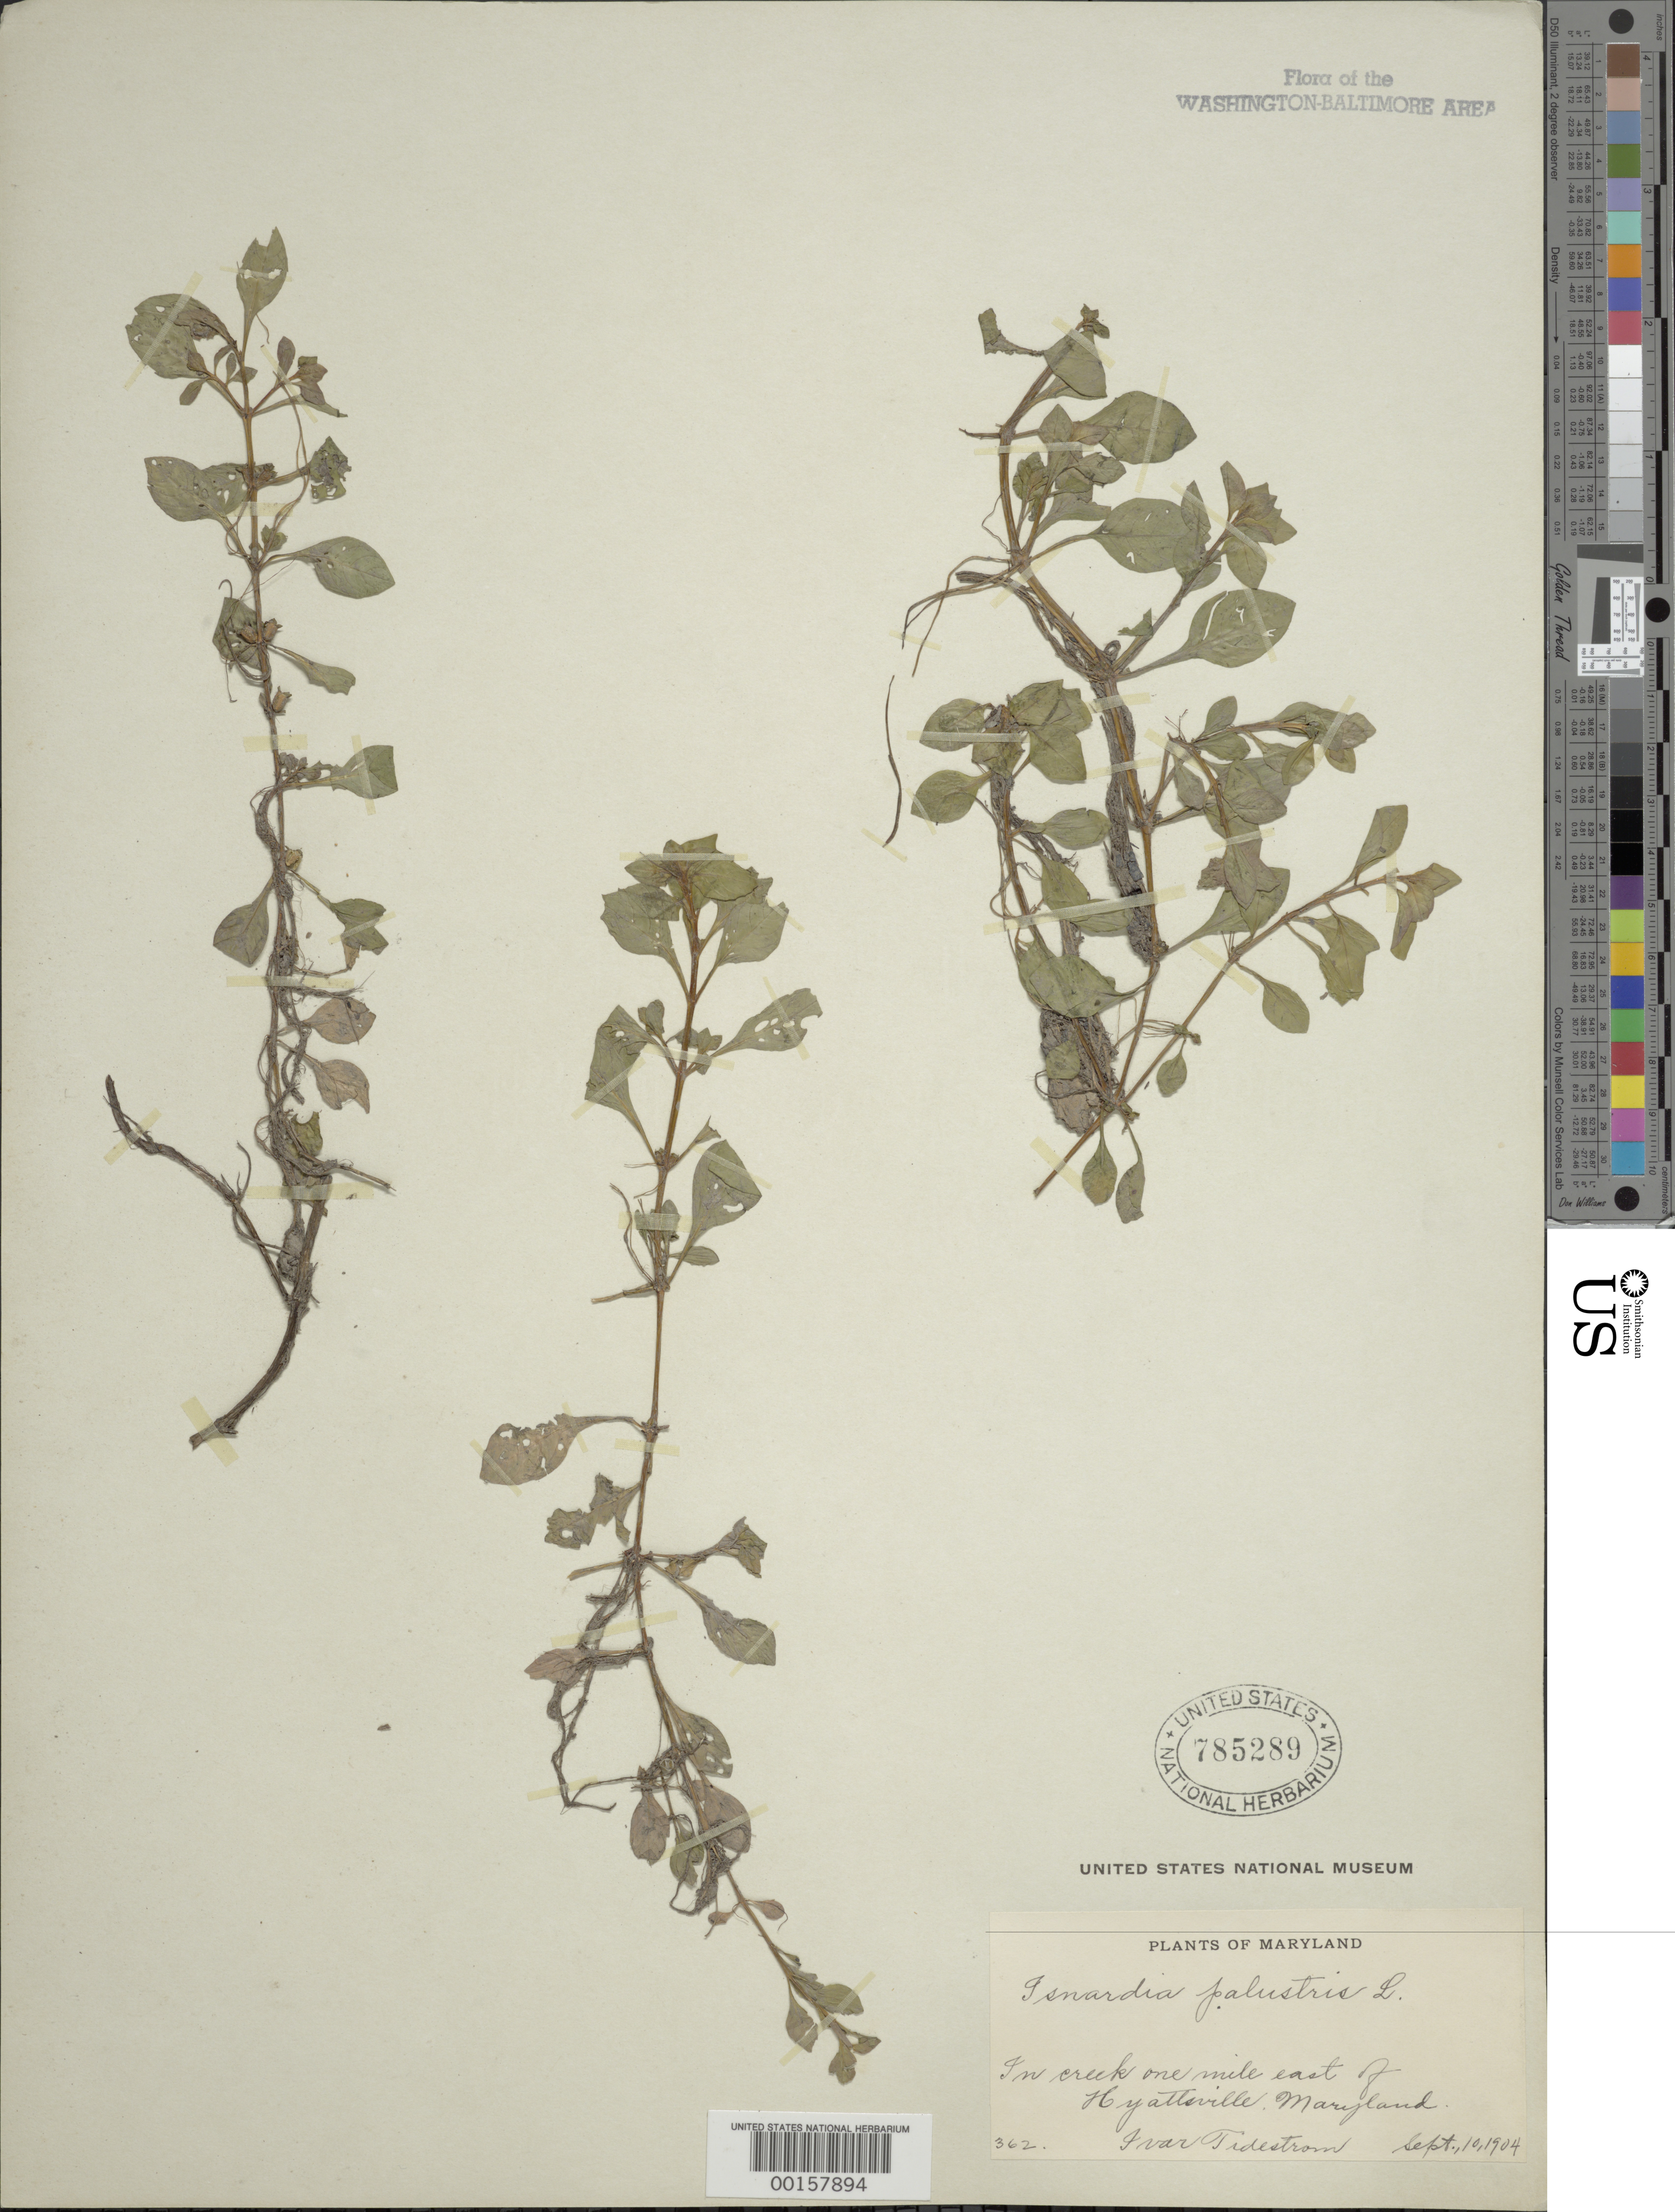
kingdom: Plantae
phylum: Tracheophyta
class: Magnoliopsida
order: Myrtales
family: Onagraceae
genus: Ludwigia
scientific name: Ludwigia palustris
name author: (L.) Elliott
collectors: I. F. Tidestrom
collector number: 362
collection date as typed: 10 Sep 1904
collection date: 1904-09-10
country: United States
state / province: Maryland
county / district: Prince George's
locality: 1 mi. E of Hyattsville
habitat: In creek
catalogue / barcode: US 785289